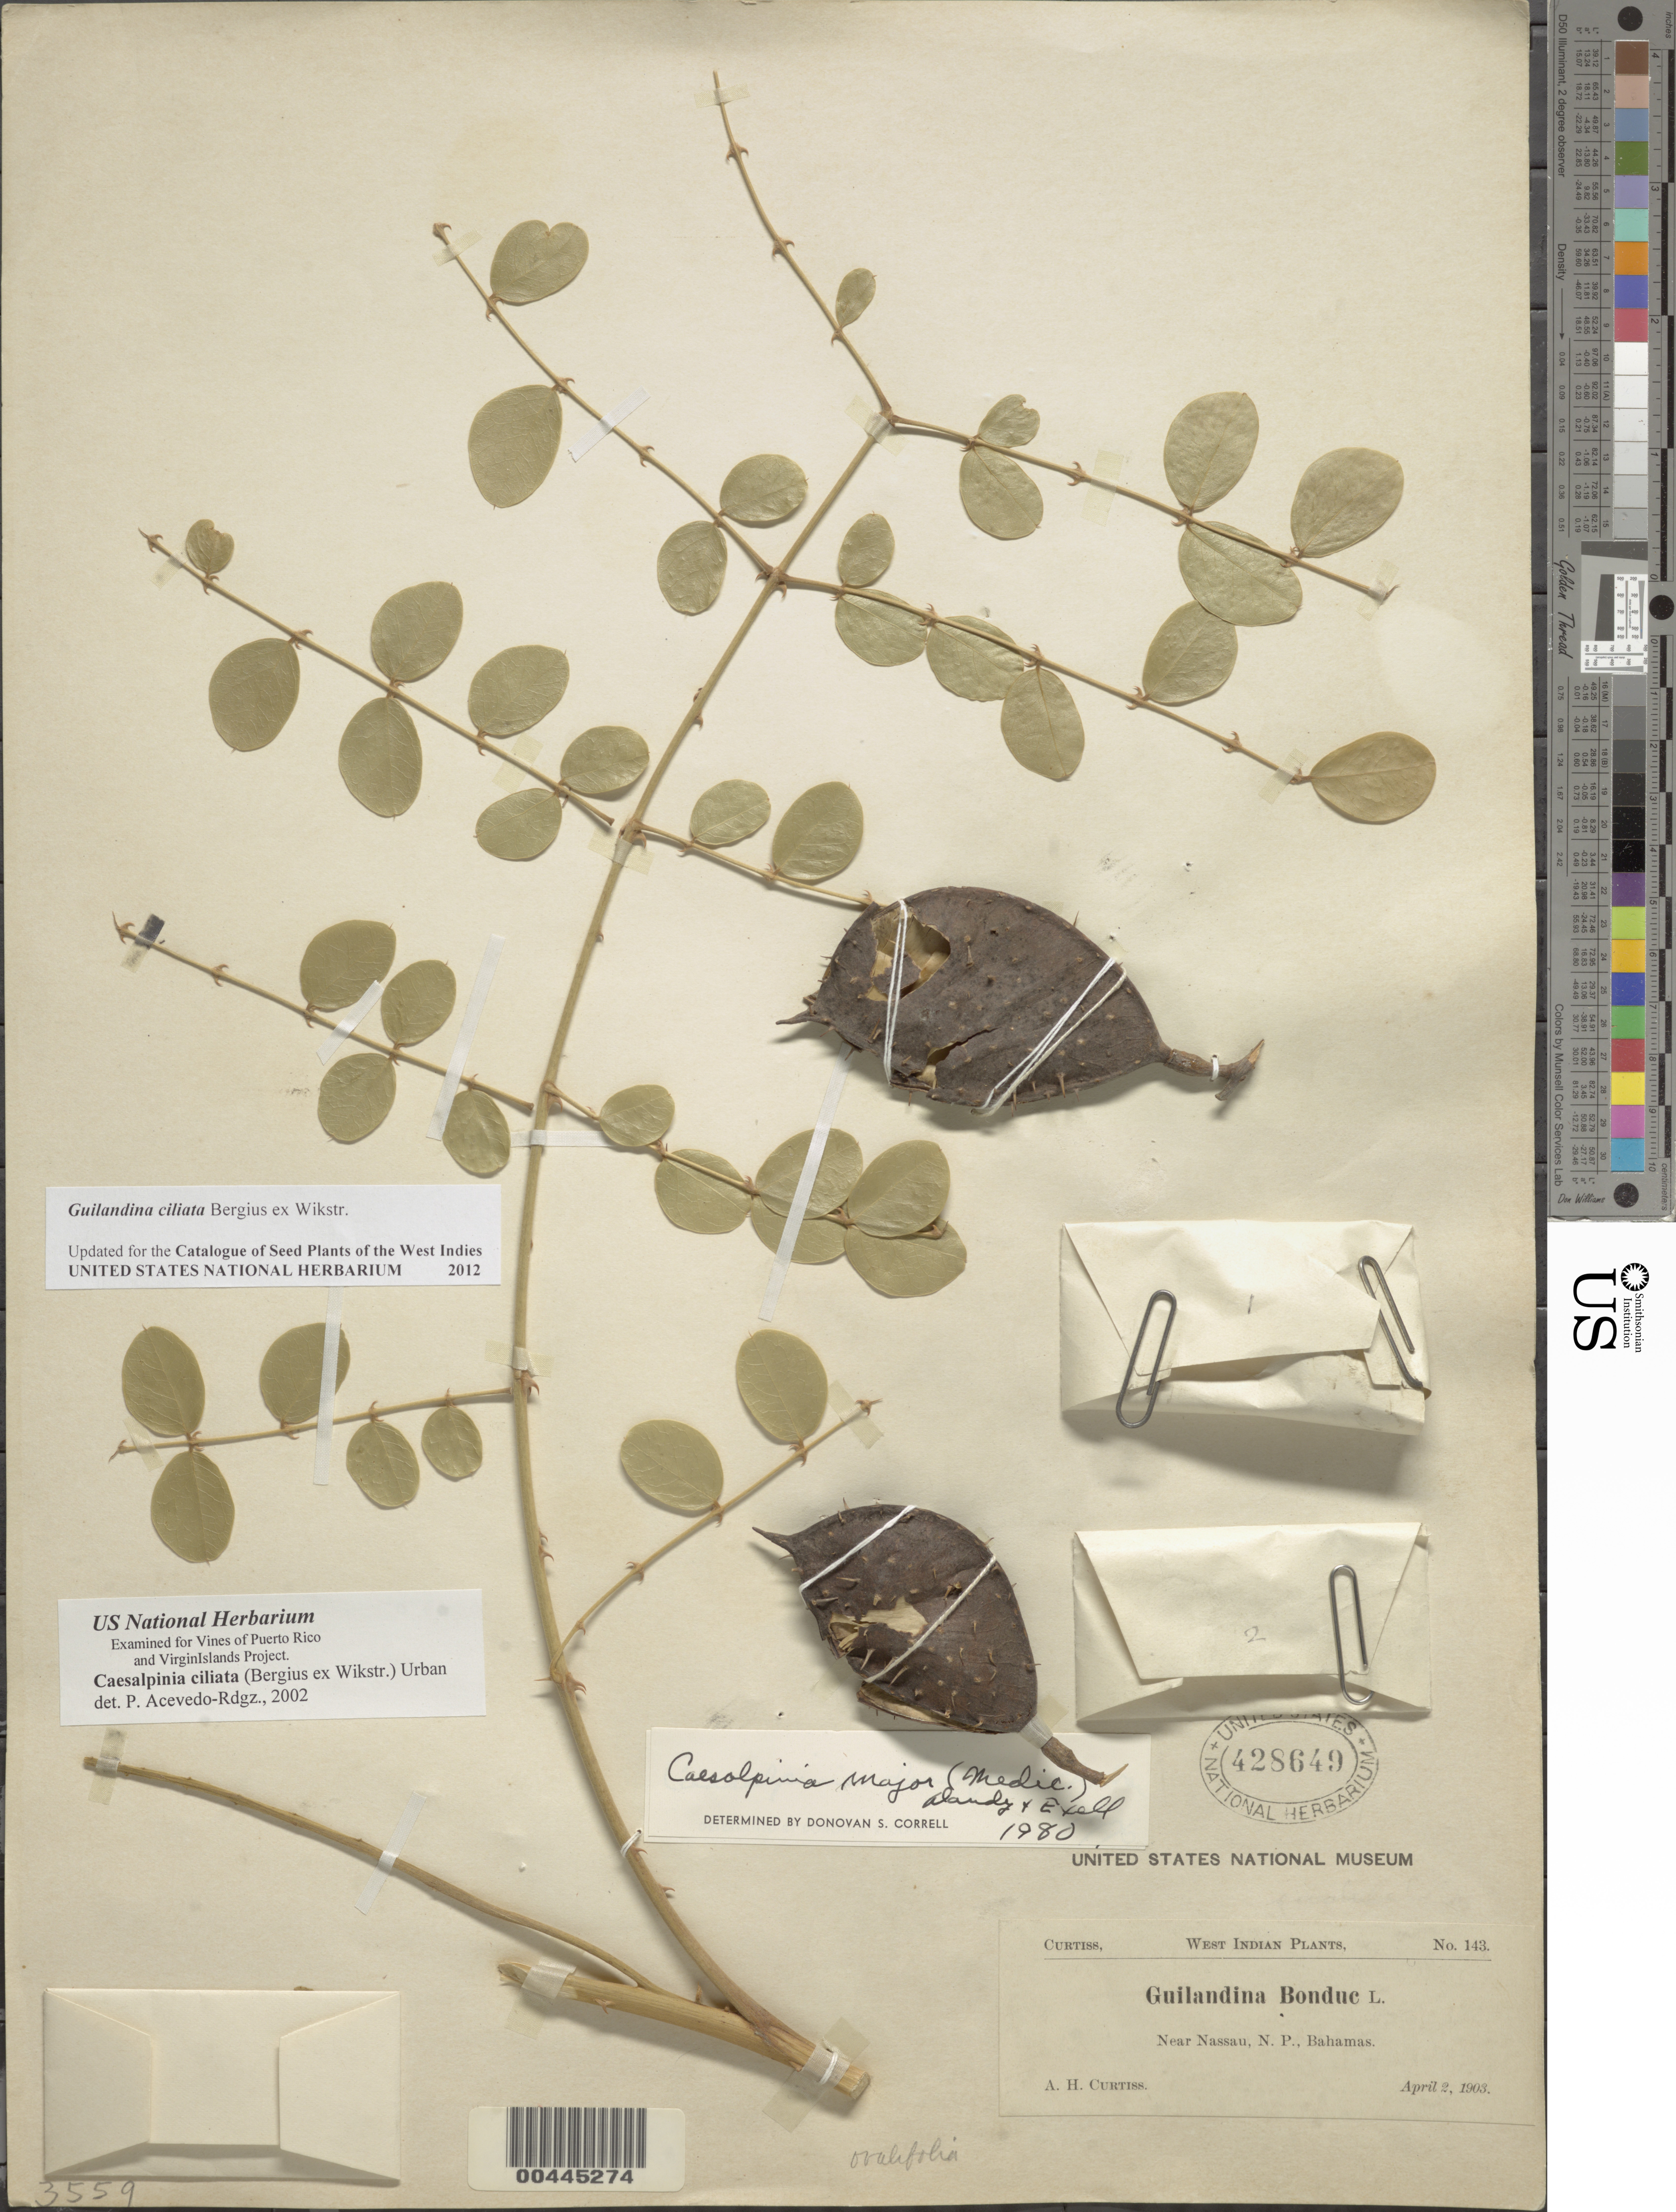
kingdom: Plantae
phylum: Tracheophyta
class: Magnoliopsida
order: Fabales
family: Fabaceae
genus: Guilandina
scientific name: Guilandina ciliata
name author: Bergius ex Wikstr.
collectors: A. H. Curtiss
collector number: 143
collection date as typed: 02 Apr 1903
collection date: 1903-04-02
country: Bahamas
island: New Providence Island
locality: Near nassau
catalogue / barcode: US 428649